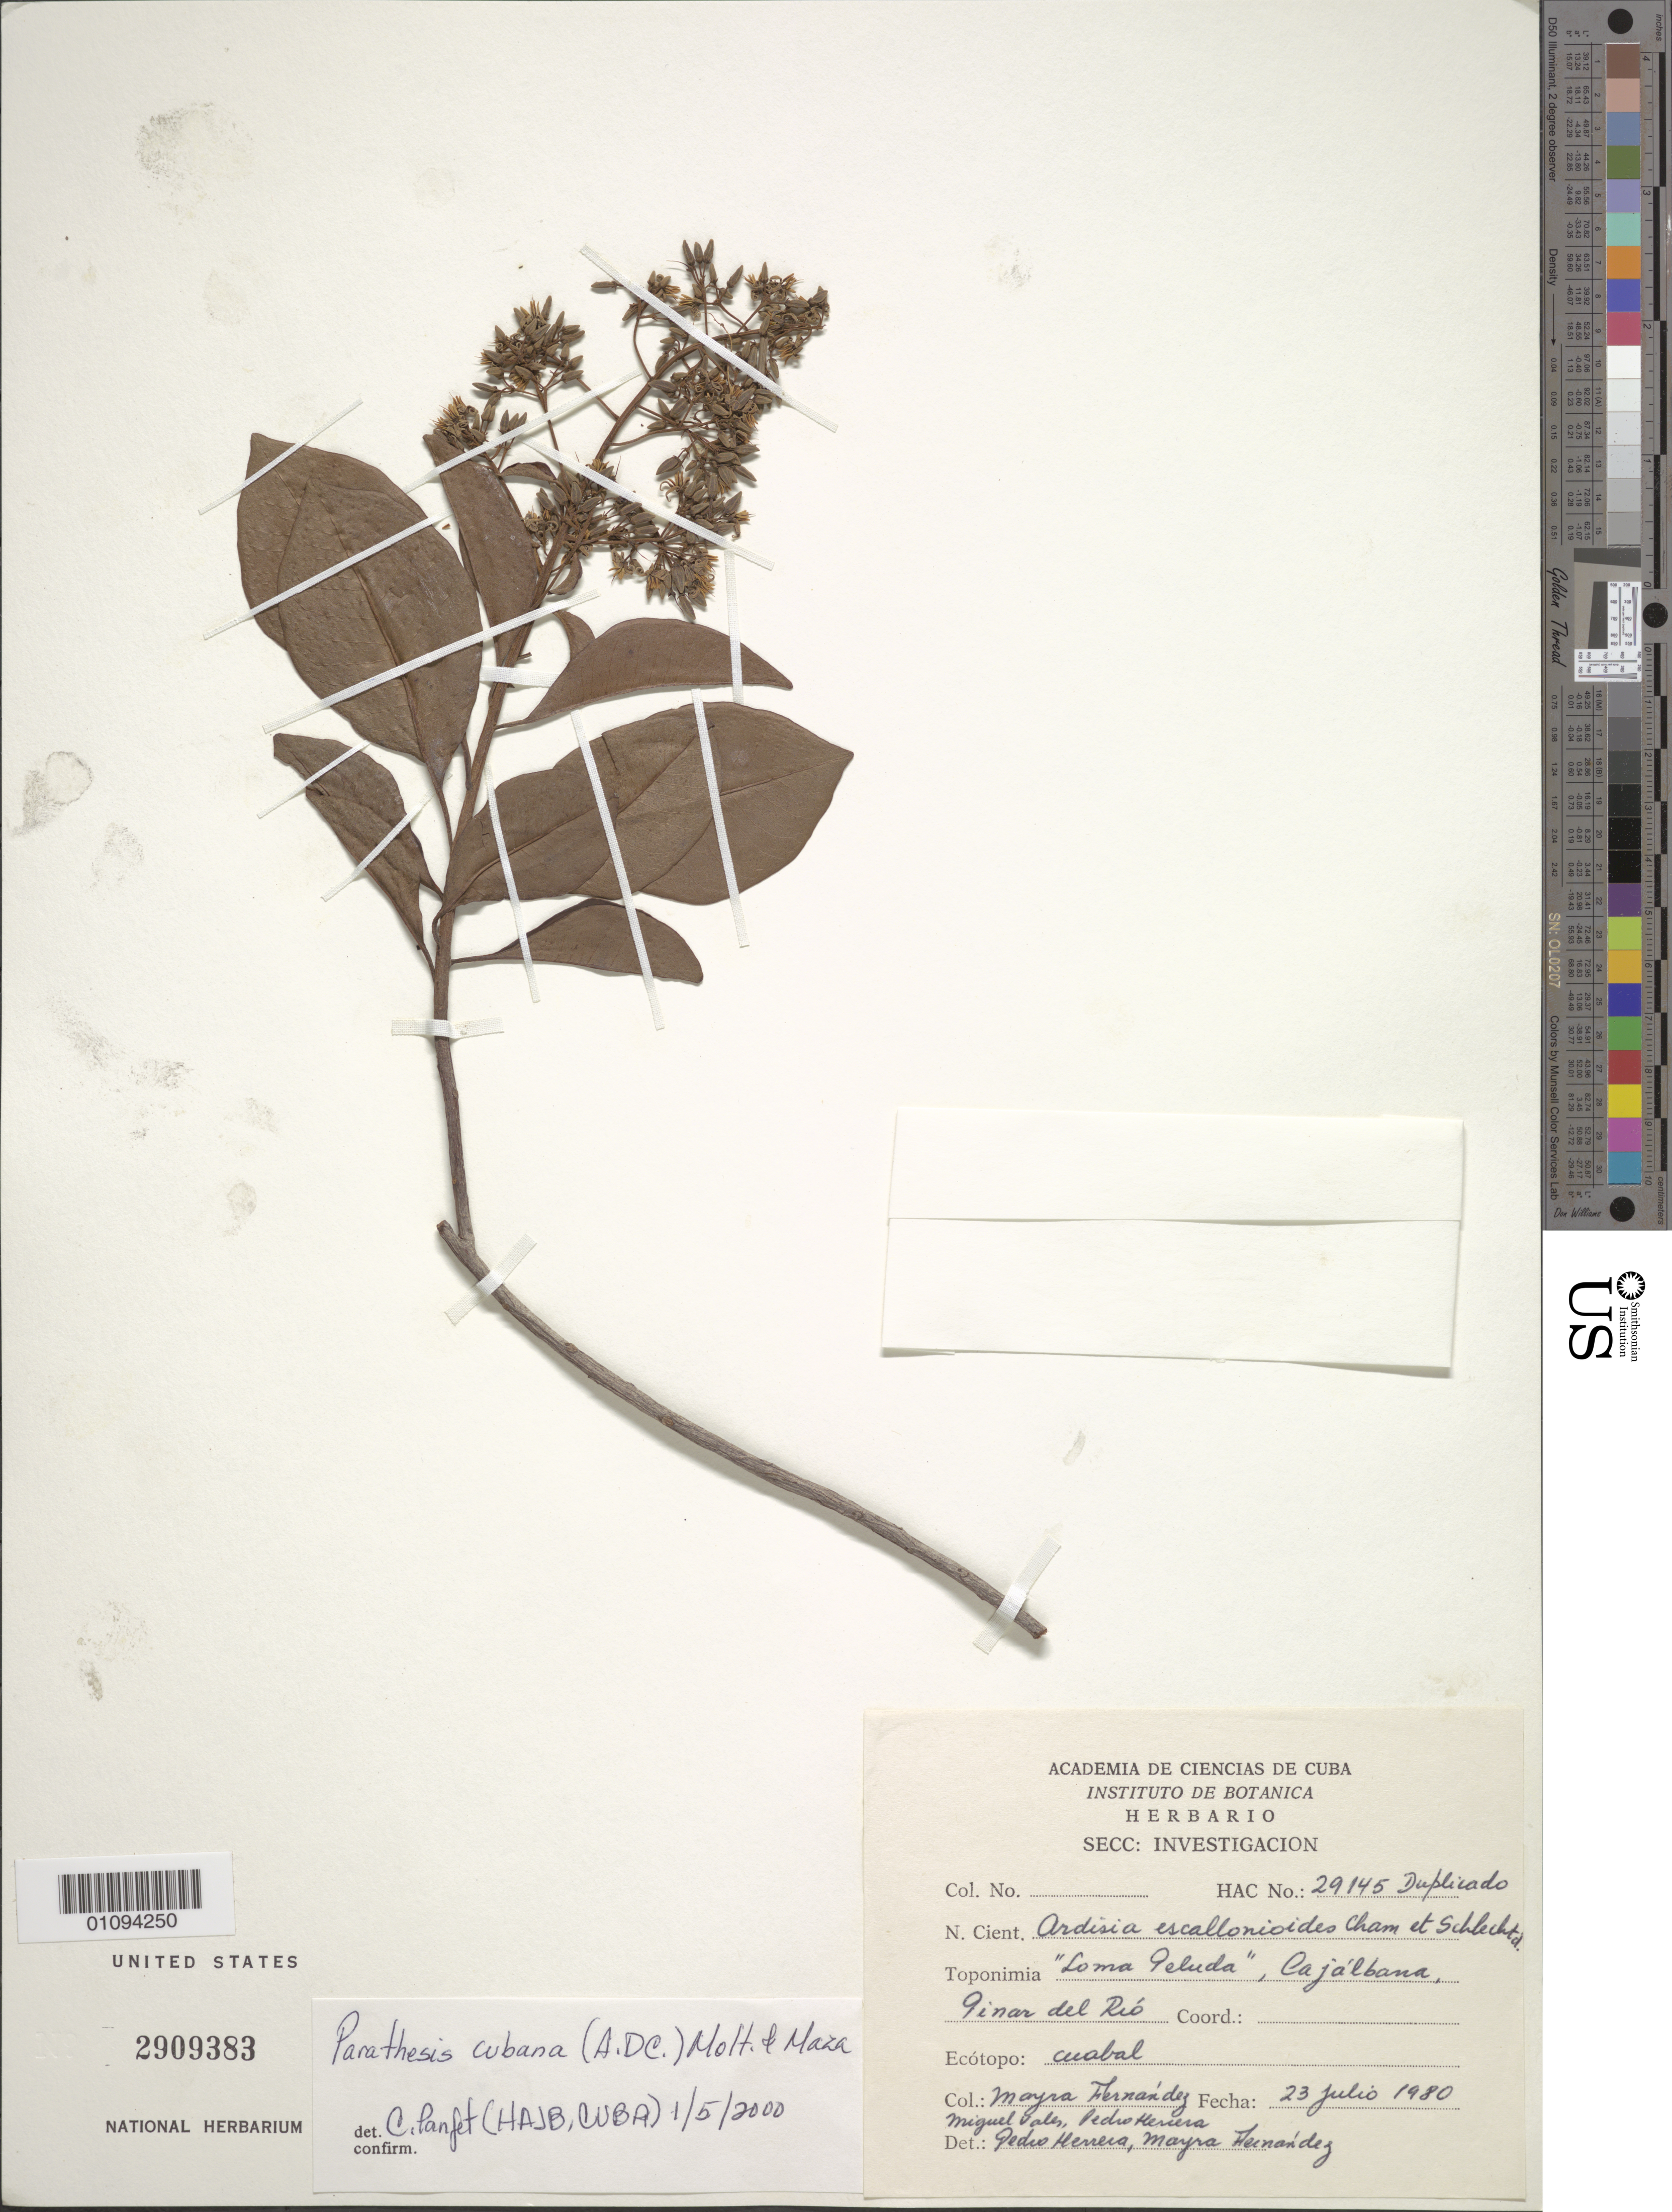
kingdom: Plantae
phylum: Tracheophyta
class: Magnoliopsida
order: Ericales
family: Primulaceae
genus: Parathesis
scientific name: Parathesis cubana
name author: (A. DC.) Molinet & M. Gómez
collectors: M. Fernández, M. Vales & Herrera, --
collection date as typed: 23 Jul 1980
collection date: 1980-07-23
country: Cuba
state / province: Pinar del Rio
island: Cuba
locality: Pinar del Rio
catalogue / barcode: US 2909383